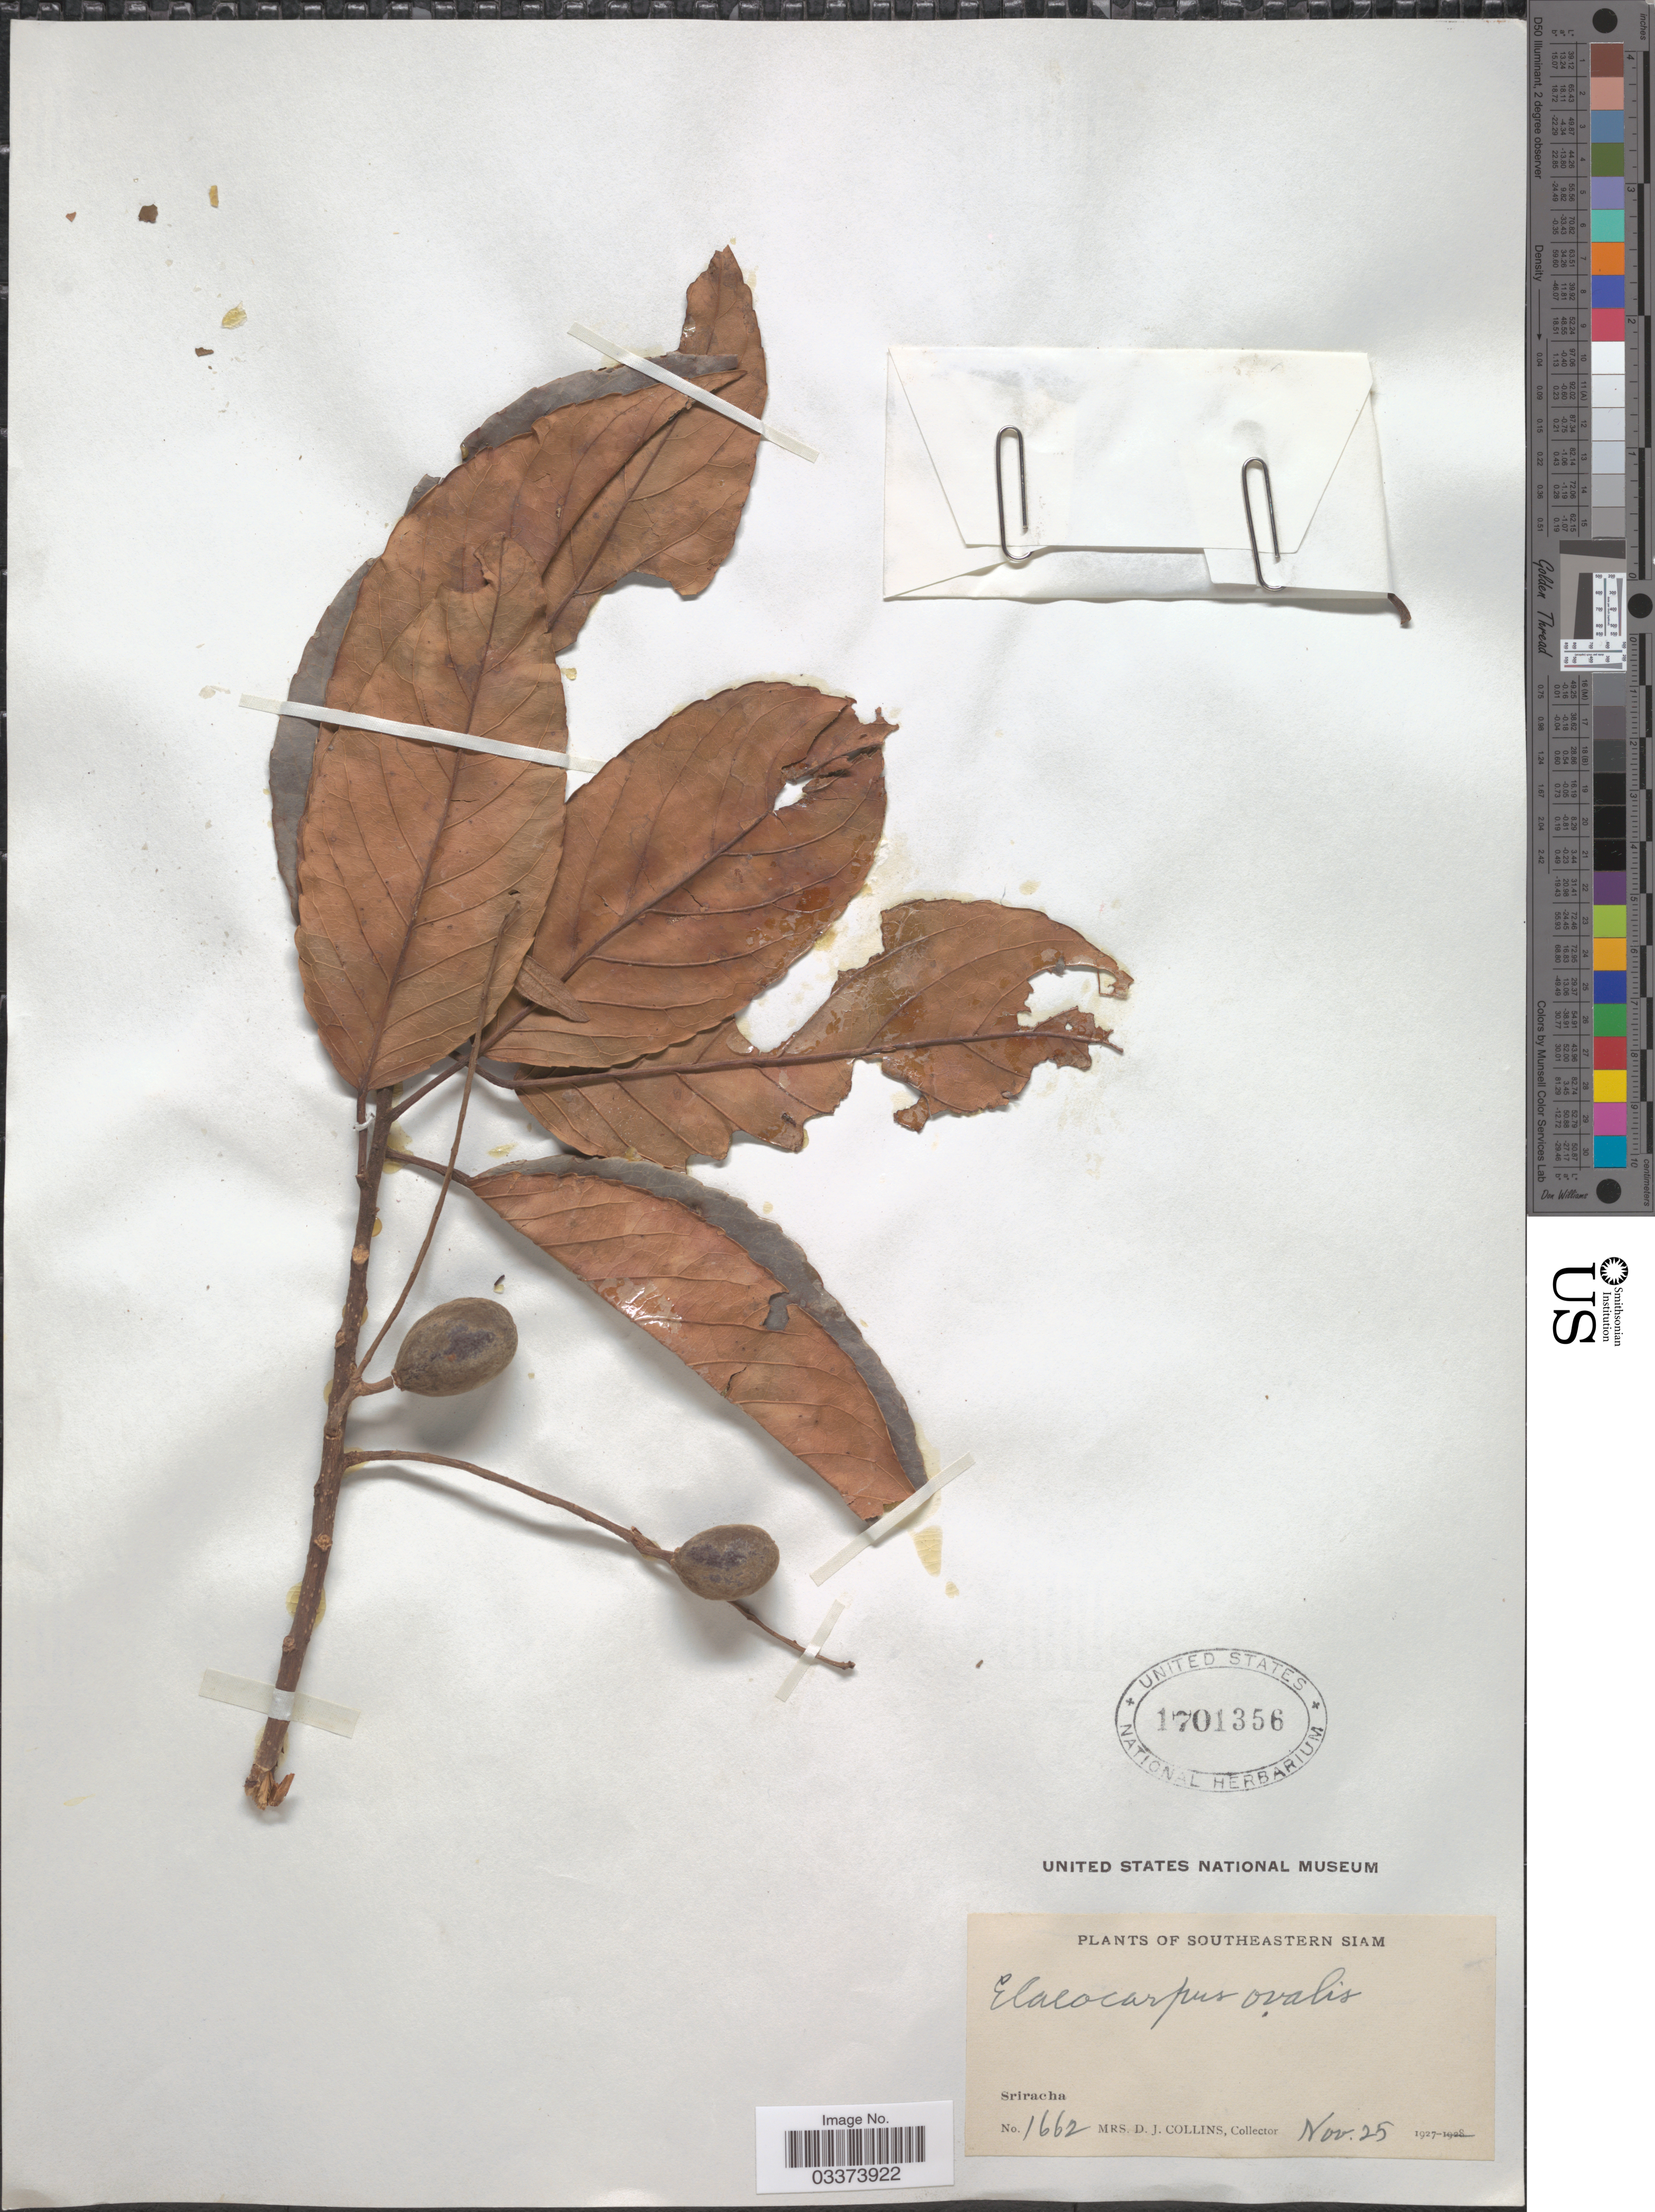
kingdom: Plantae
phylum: Tracheophyta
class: Magnoliopsida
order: Oxalidales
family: Elaeocarpaceae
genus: Elaeocarpus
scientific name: Elaeocarpus ovalis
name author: Miq.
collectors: Mrs. D. J. Collins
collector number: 1662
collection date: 1927-11-25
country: Thailand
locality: Southeastern Siam. Sriracha.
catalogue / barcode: US 1701356